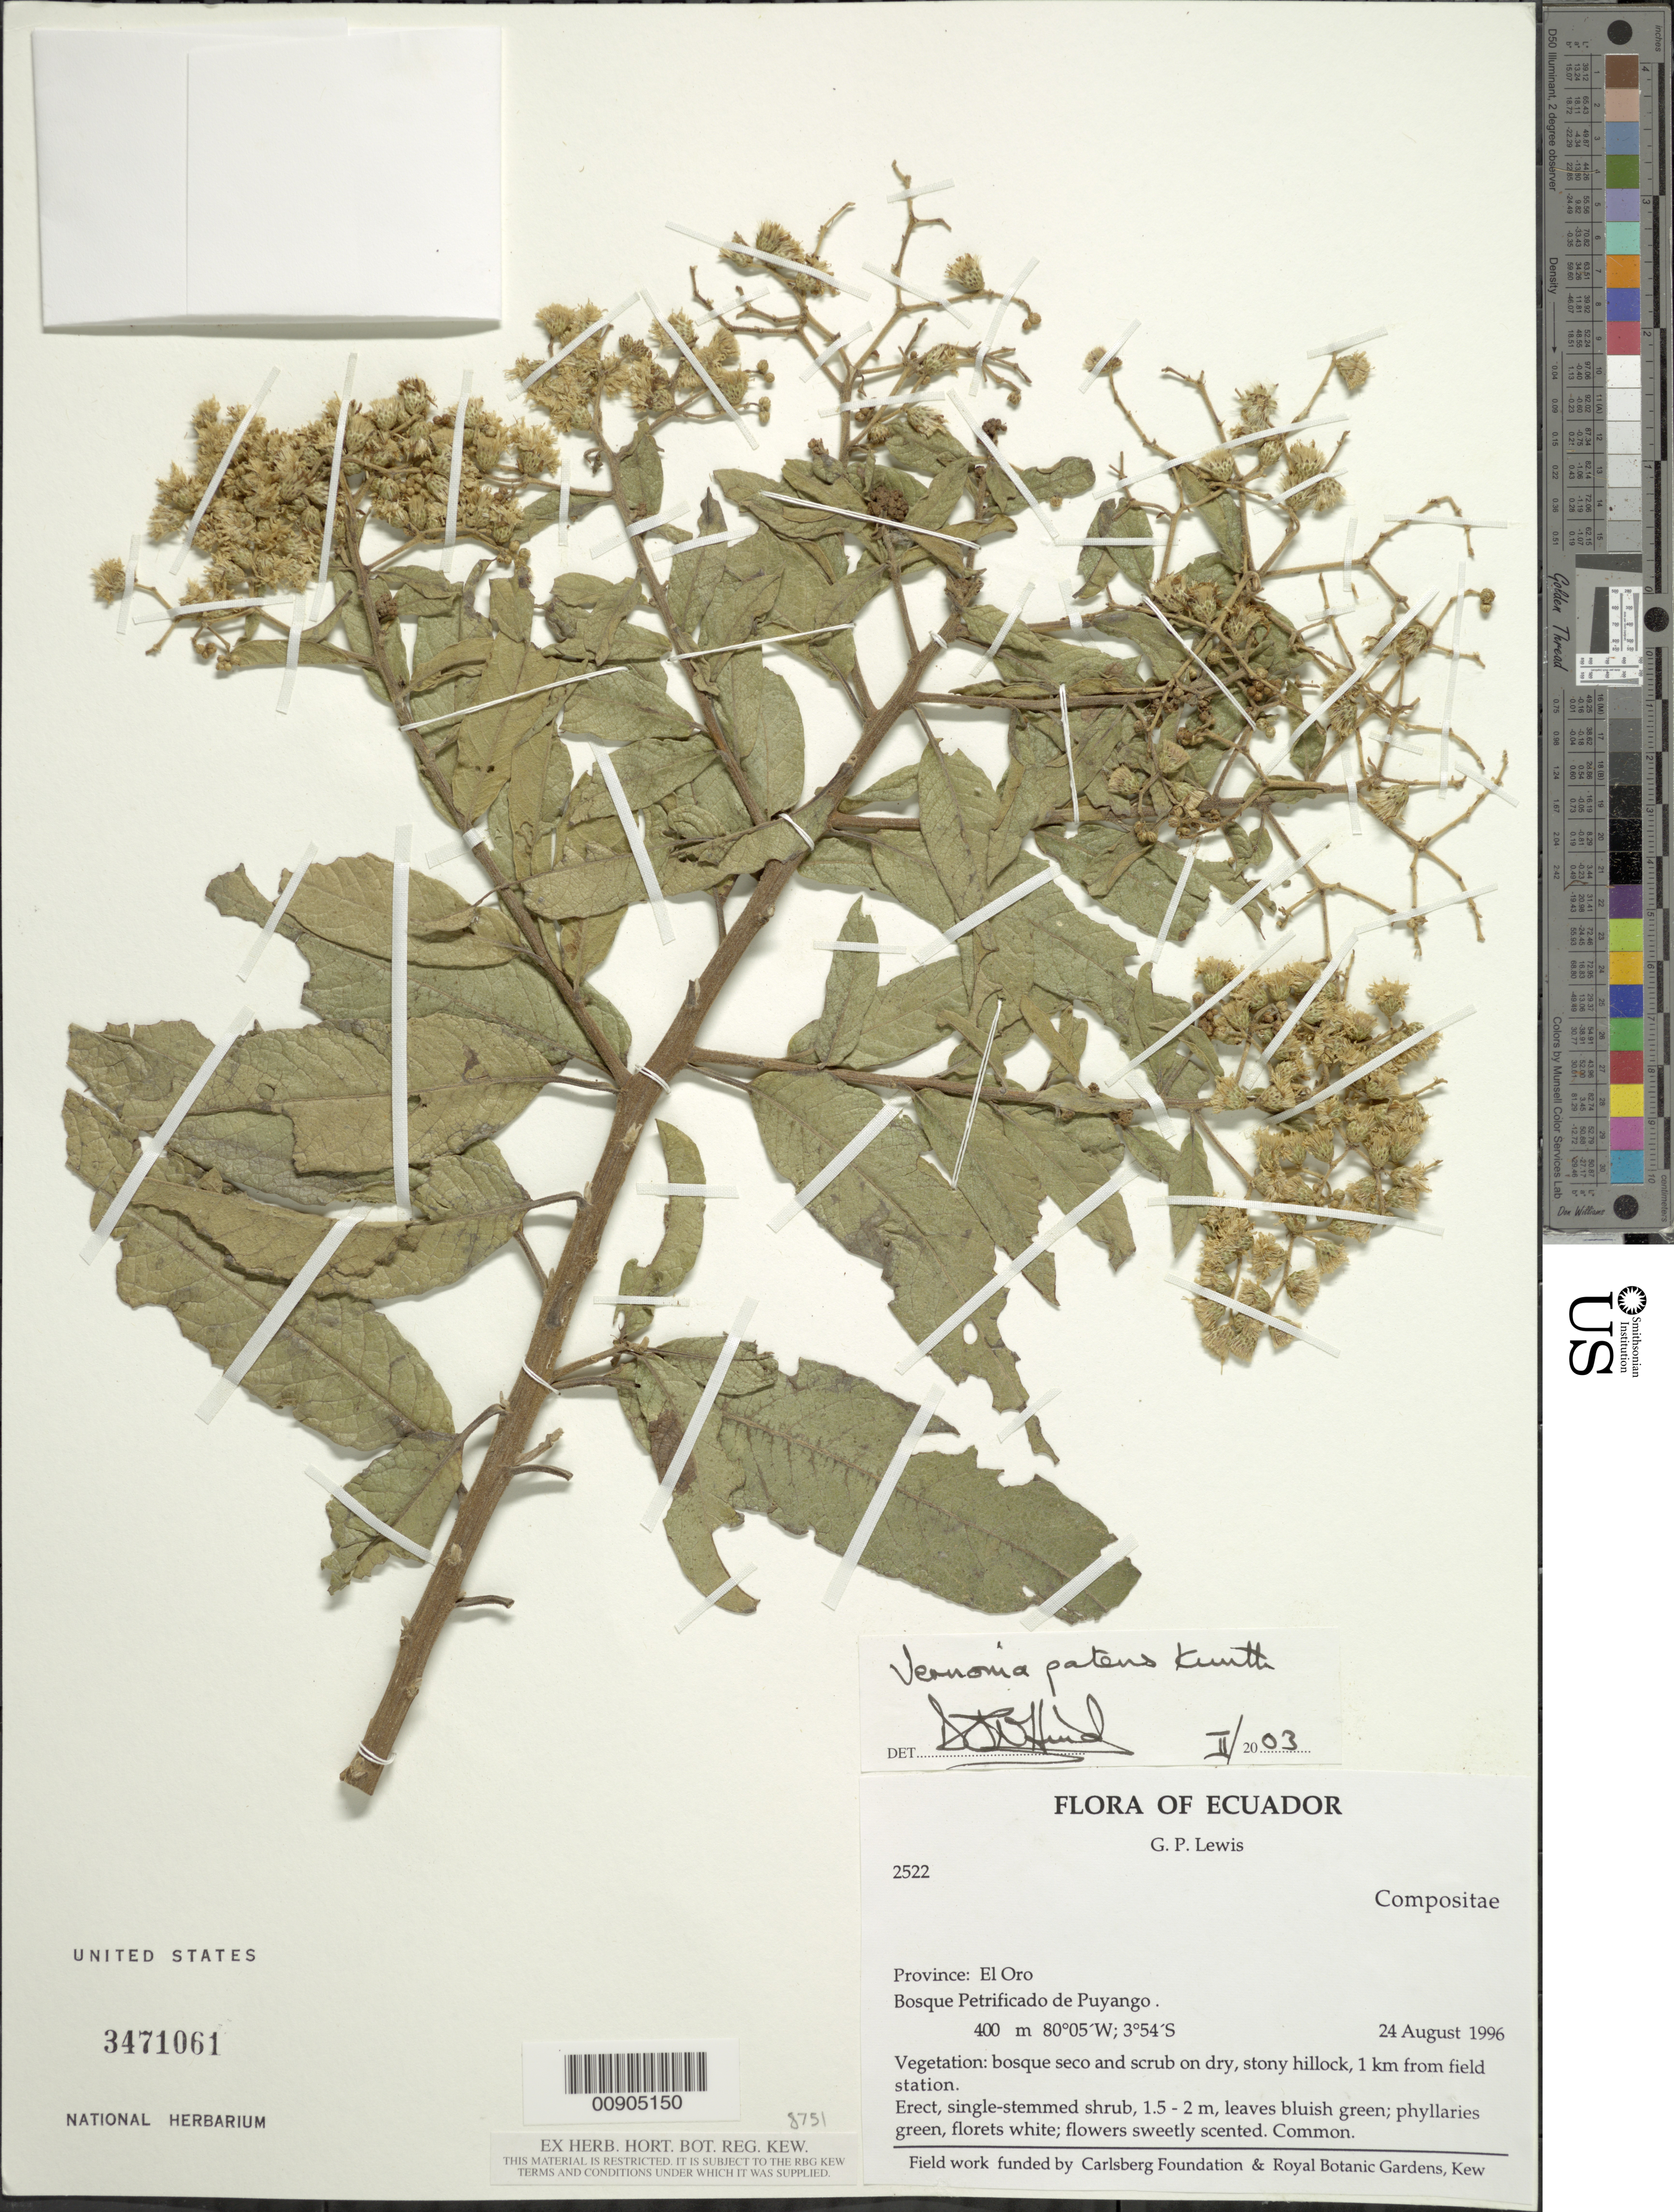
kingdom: Plantae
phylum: Tracheophyta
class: Magnoliopsida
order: Asterales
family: Asteraceae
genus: Vernonanthura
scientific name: Vernonanthura patens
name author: (Kunth) H. Rob.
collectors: G. P. Lewis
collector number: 2522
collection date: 1996-08-24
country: Ecuador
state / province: El Oro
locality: Bosque Petrificado de Puyango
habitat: Bosque seco and scrub on dry, stony hillock, 1 km from field station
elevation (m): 400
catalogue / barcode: US 3471061